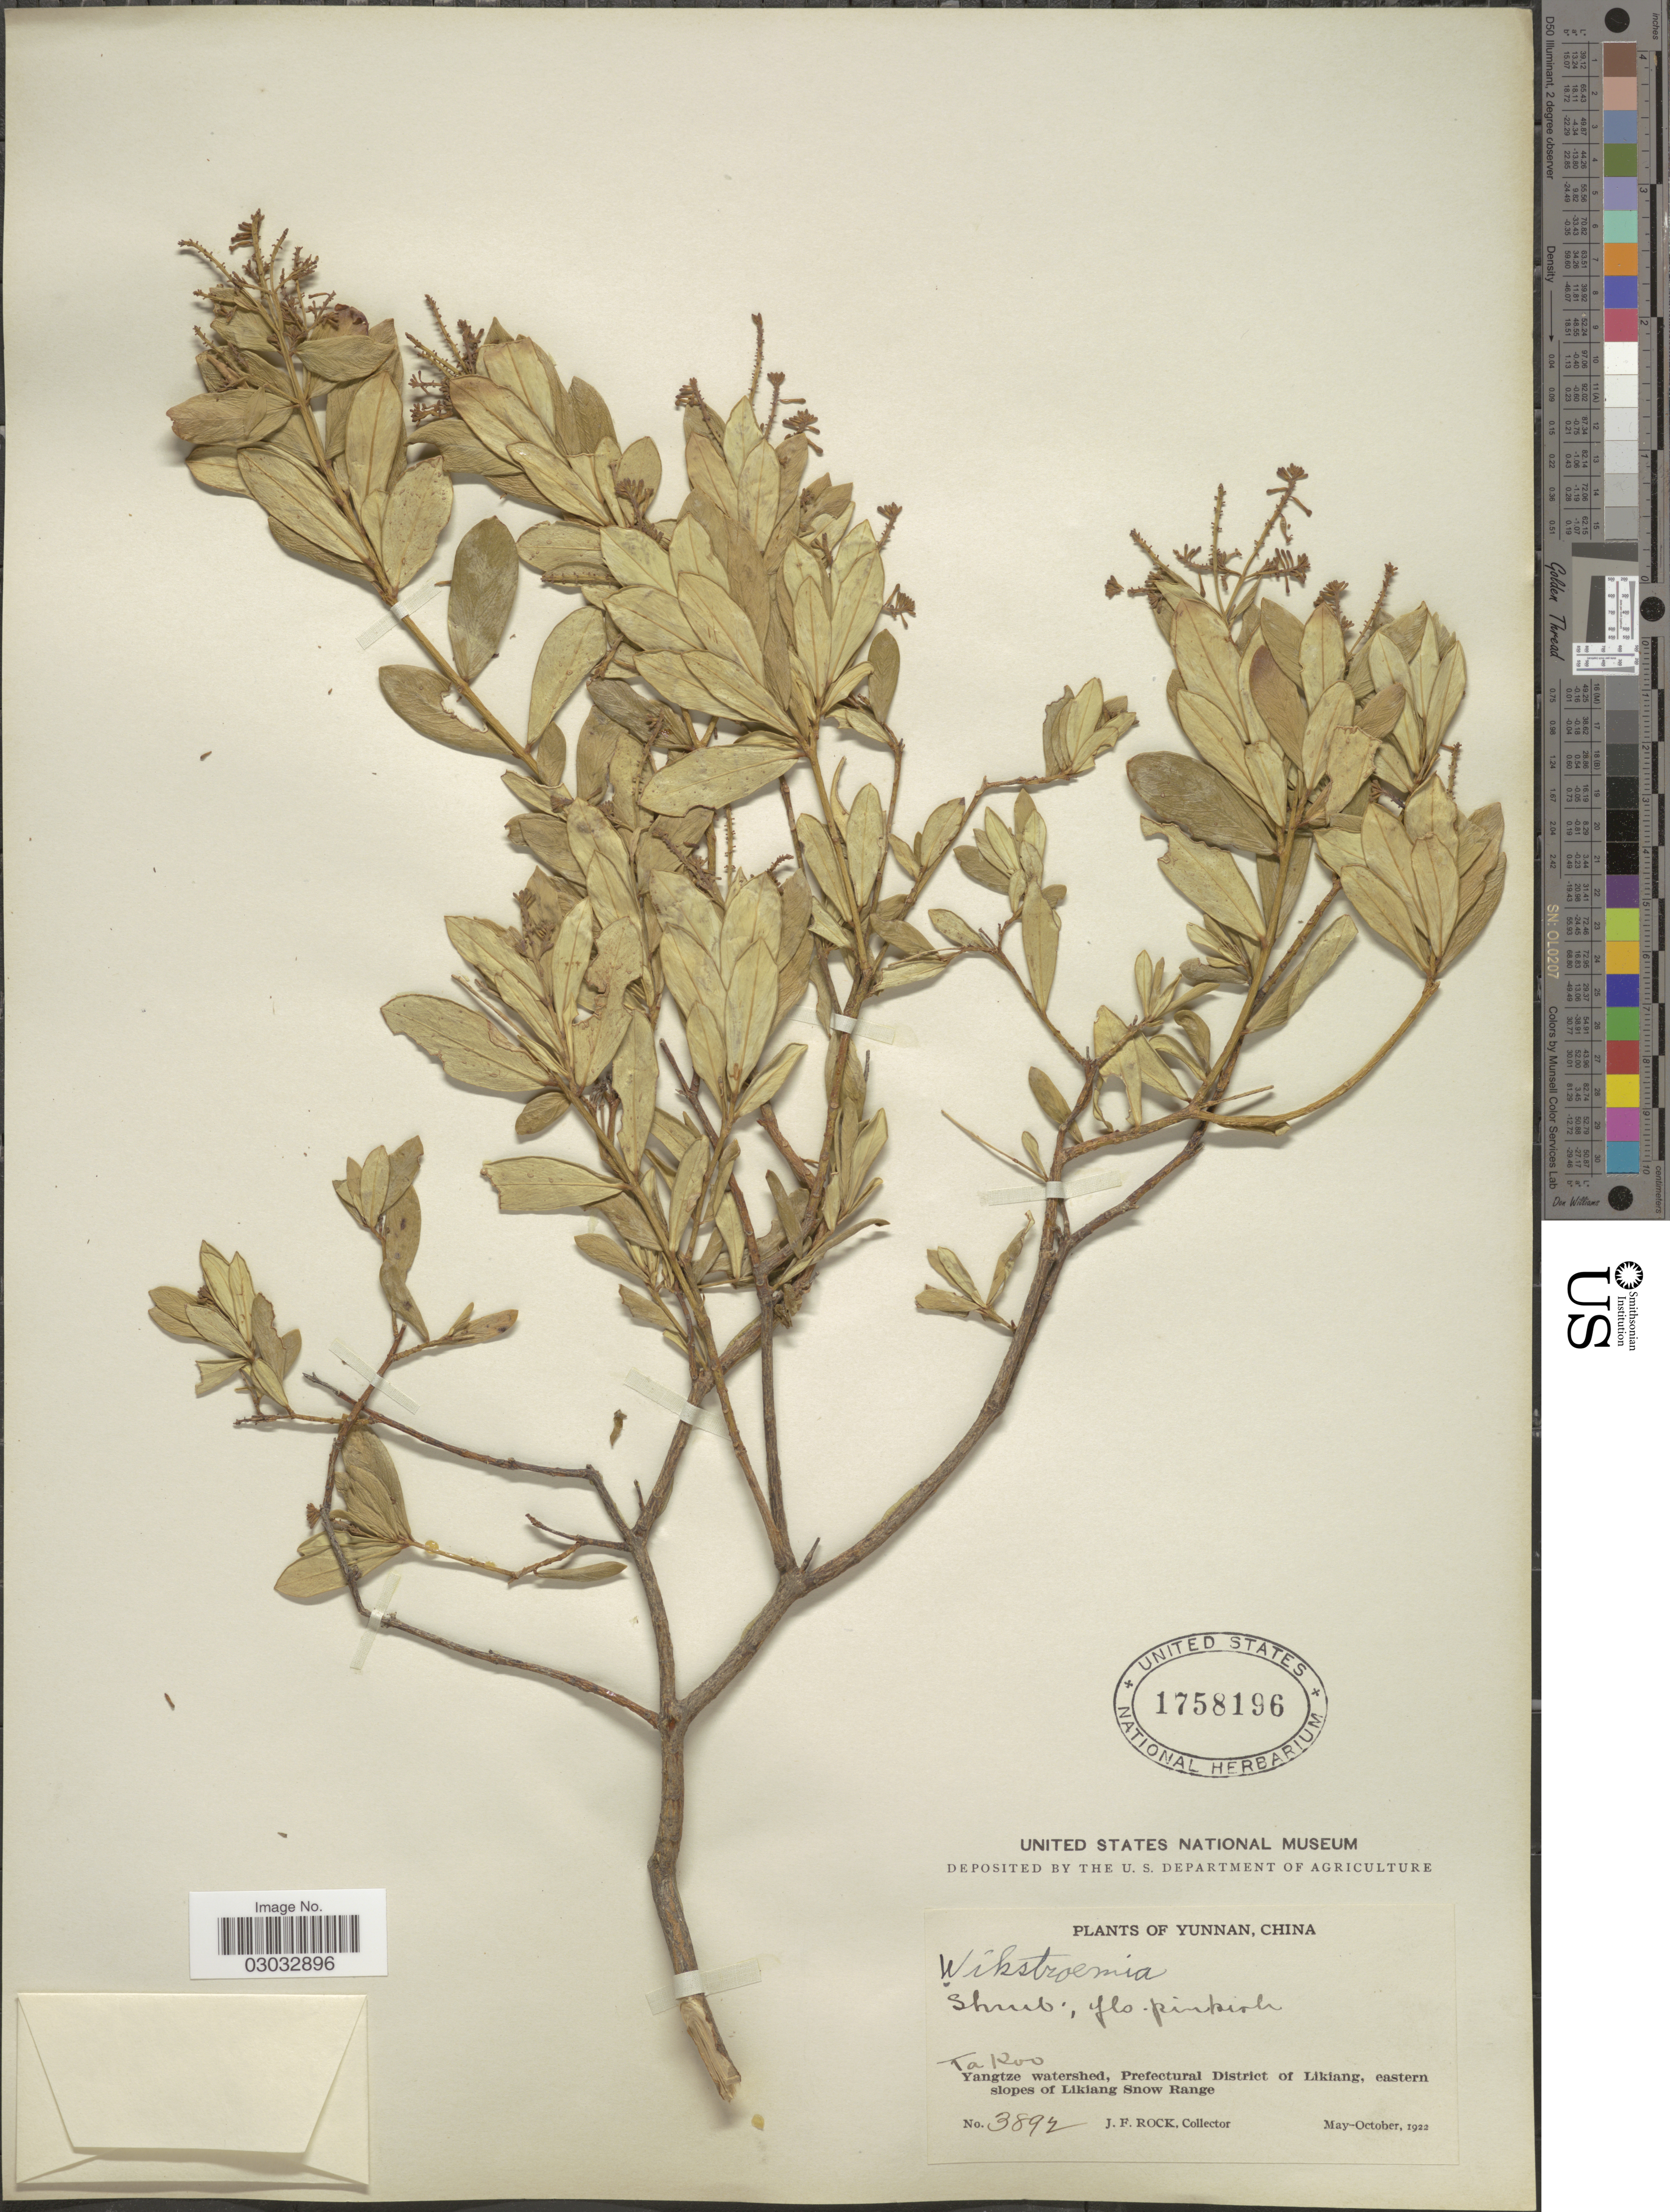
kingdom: Plantae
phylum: Tracheophyta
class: Magnoliopsida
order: Malvales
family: Thymelaeaceae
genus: Wikstroemia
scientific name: Wikstroemia sp.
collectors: J. Rock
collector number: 3892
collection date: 1922-05/1922-10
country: China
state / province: Yunnan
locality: Ta Roo, Yangtze watershed, Prefectural District of Likiang, eastern slopes of Likiang Snow Range.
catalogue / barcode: US 1758196